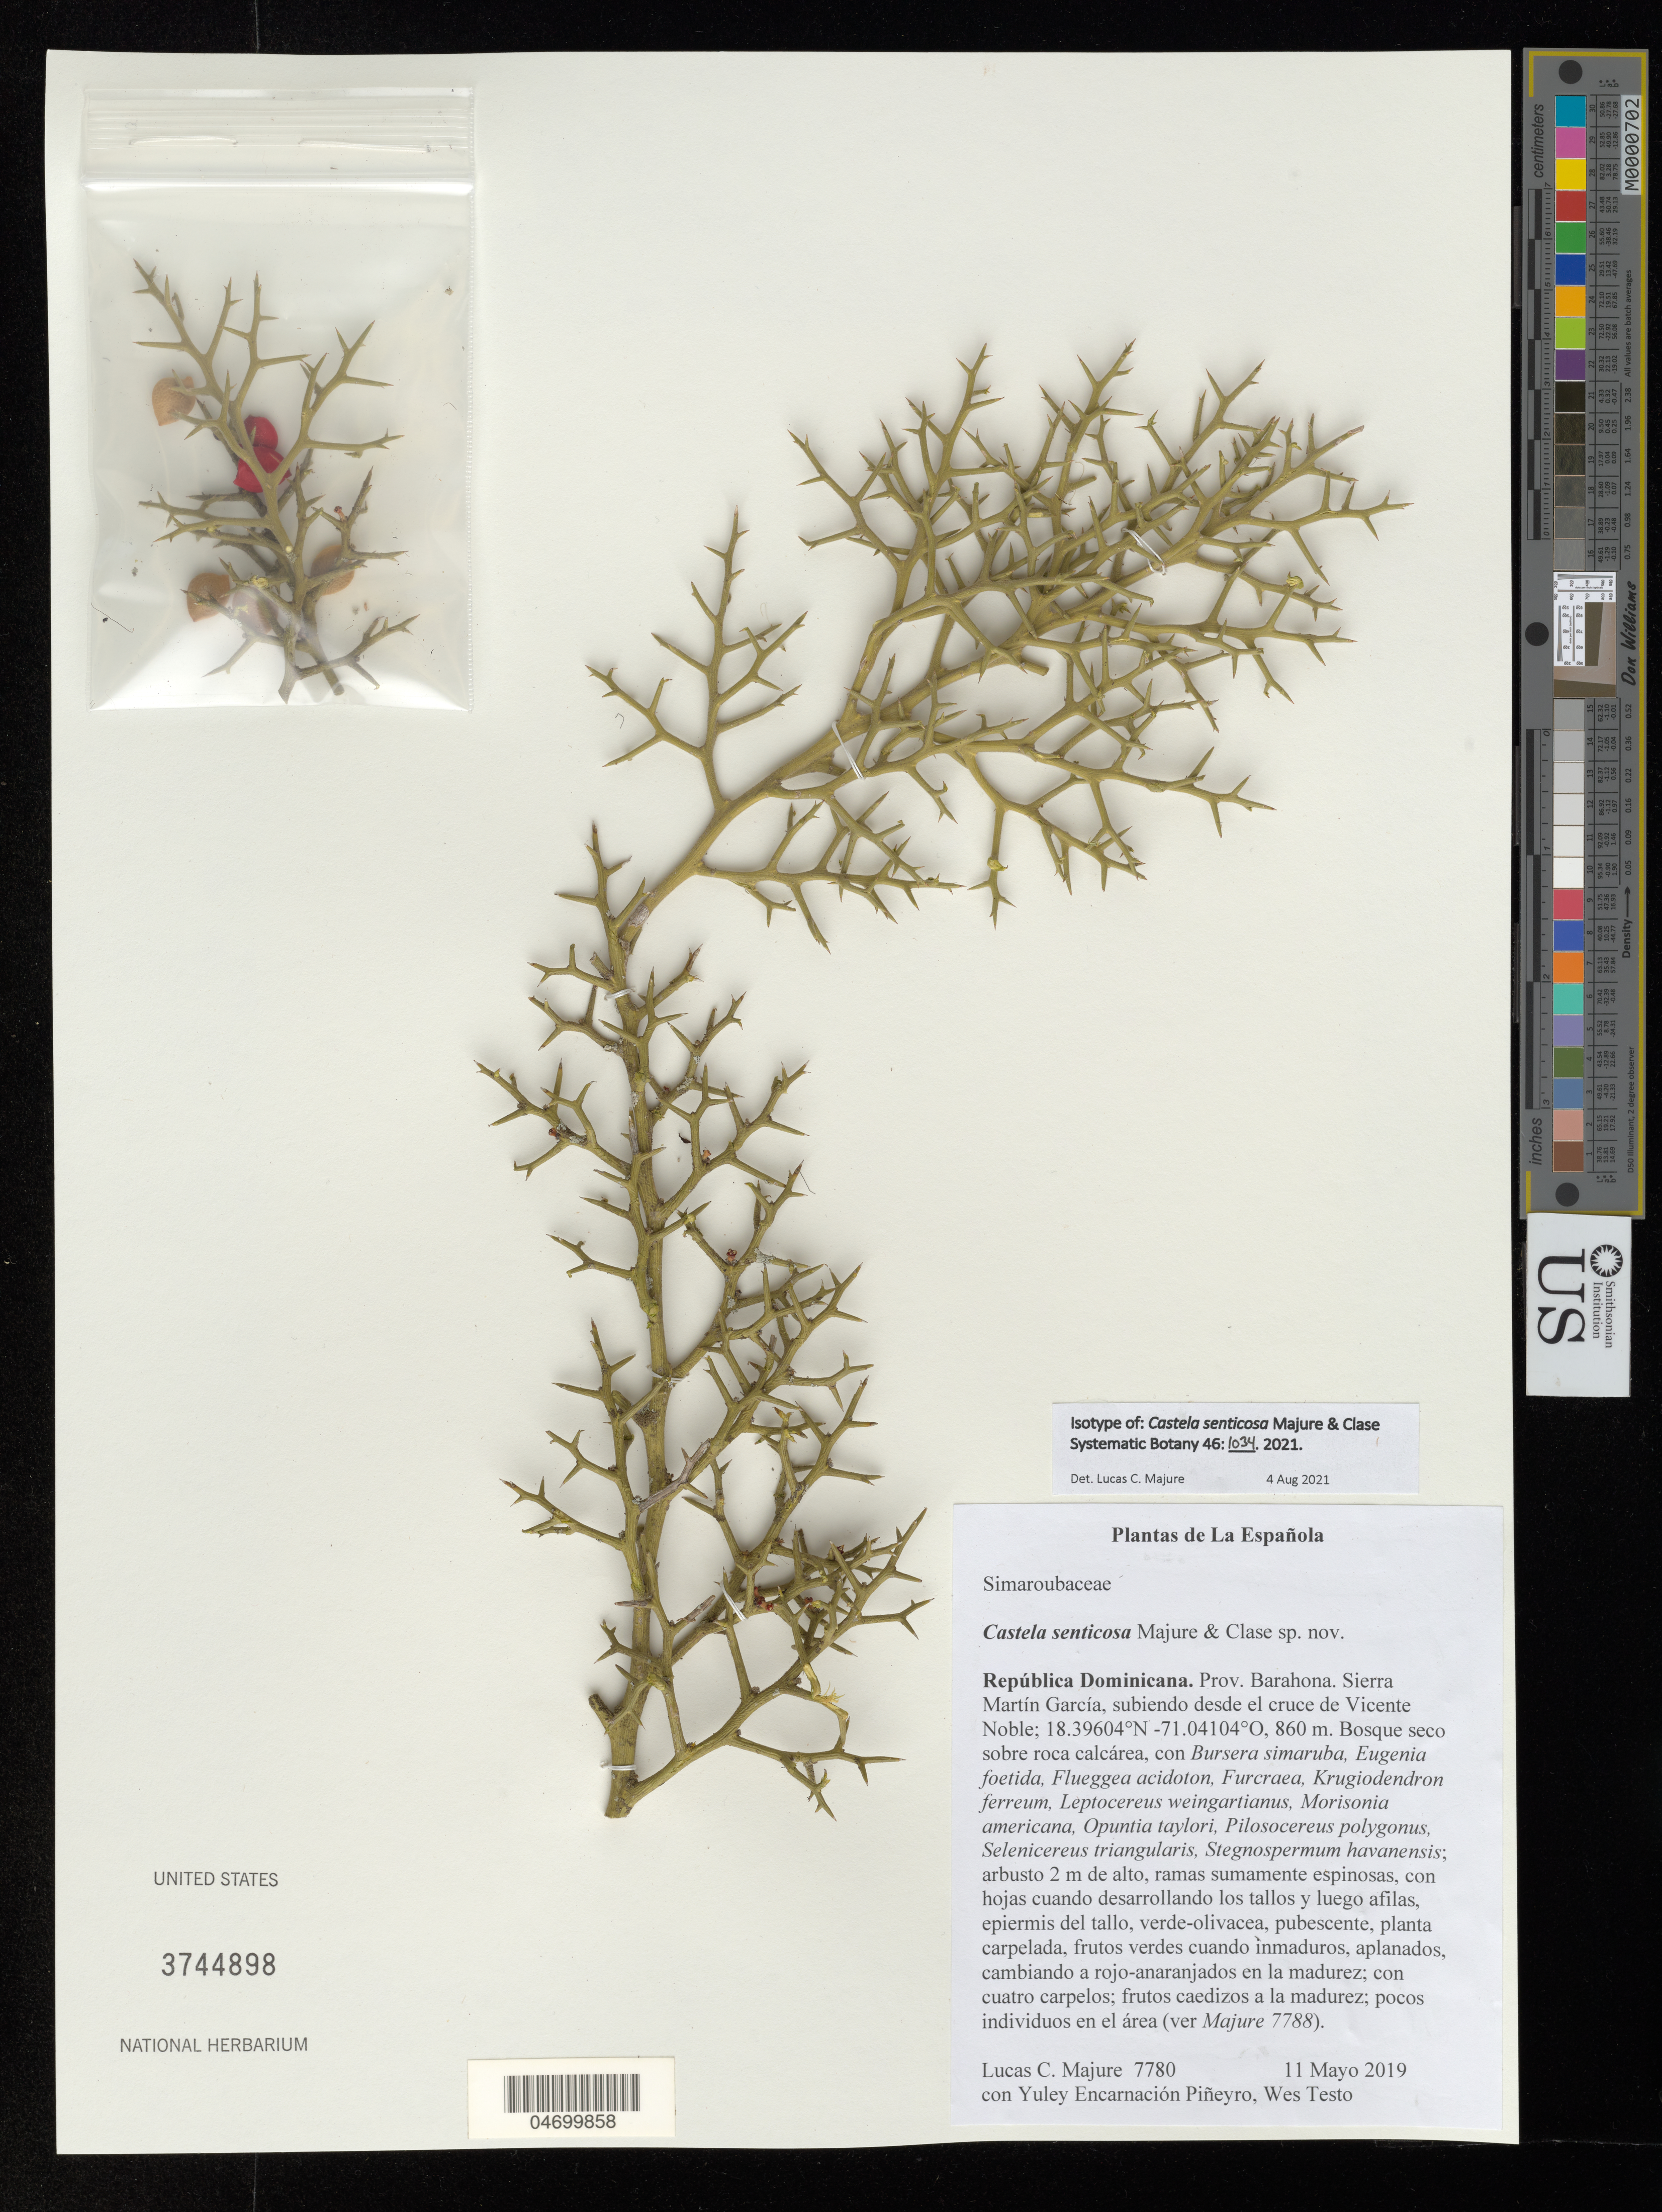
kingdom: Plantae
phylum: Tracheophyta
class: Magnoliopsida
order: Sapindales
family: Simaroubaceae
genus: Castela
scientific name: Castela senticosa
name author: Majure & Clase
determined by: Majure, Lucas C., (FLAS), University of Florida (UNITED STATES)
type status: Isotype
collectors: L. C. Majure, Y. Encarnacion Pineyro & W. Testo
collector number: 7780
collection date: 2019-05-11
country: Dominican Republic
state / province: Barahona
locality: Sierra Martin Garcia, subiendo desde el cruce de Vicente Noble.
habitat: Bosque seco sobre roca calcarea, con Bursera simaruba, Eugenia foetida, Flueggea acidoton, Furcraea, Krugiodendron ferreum, Leptocereus weingartianus, Morisonia americana, Opuntia taylori, Pilosocereus polygonus, Selenicereus triangularis, Stegnospermum havanensis.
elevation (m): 860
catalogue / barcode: US 3744898